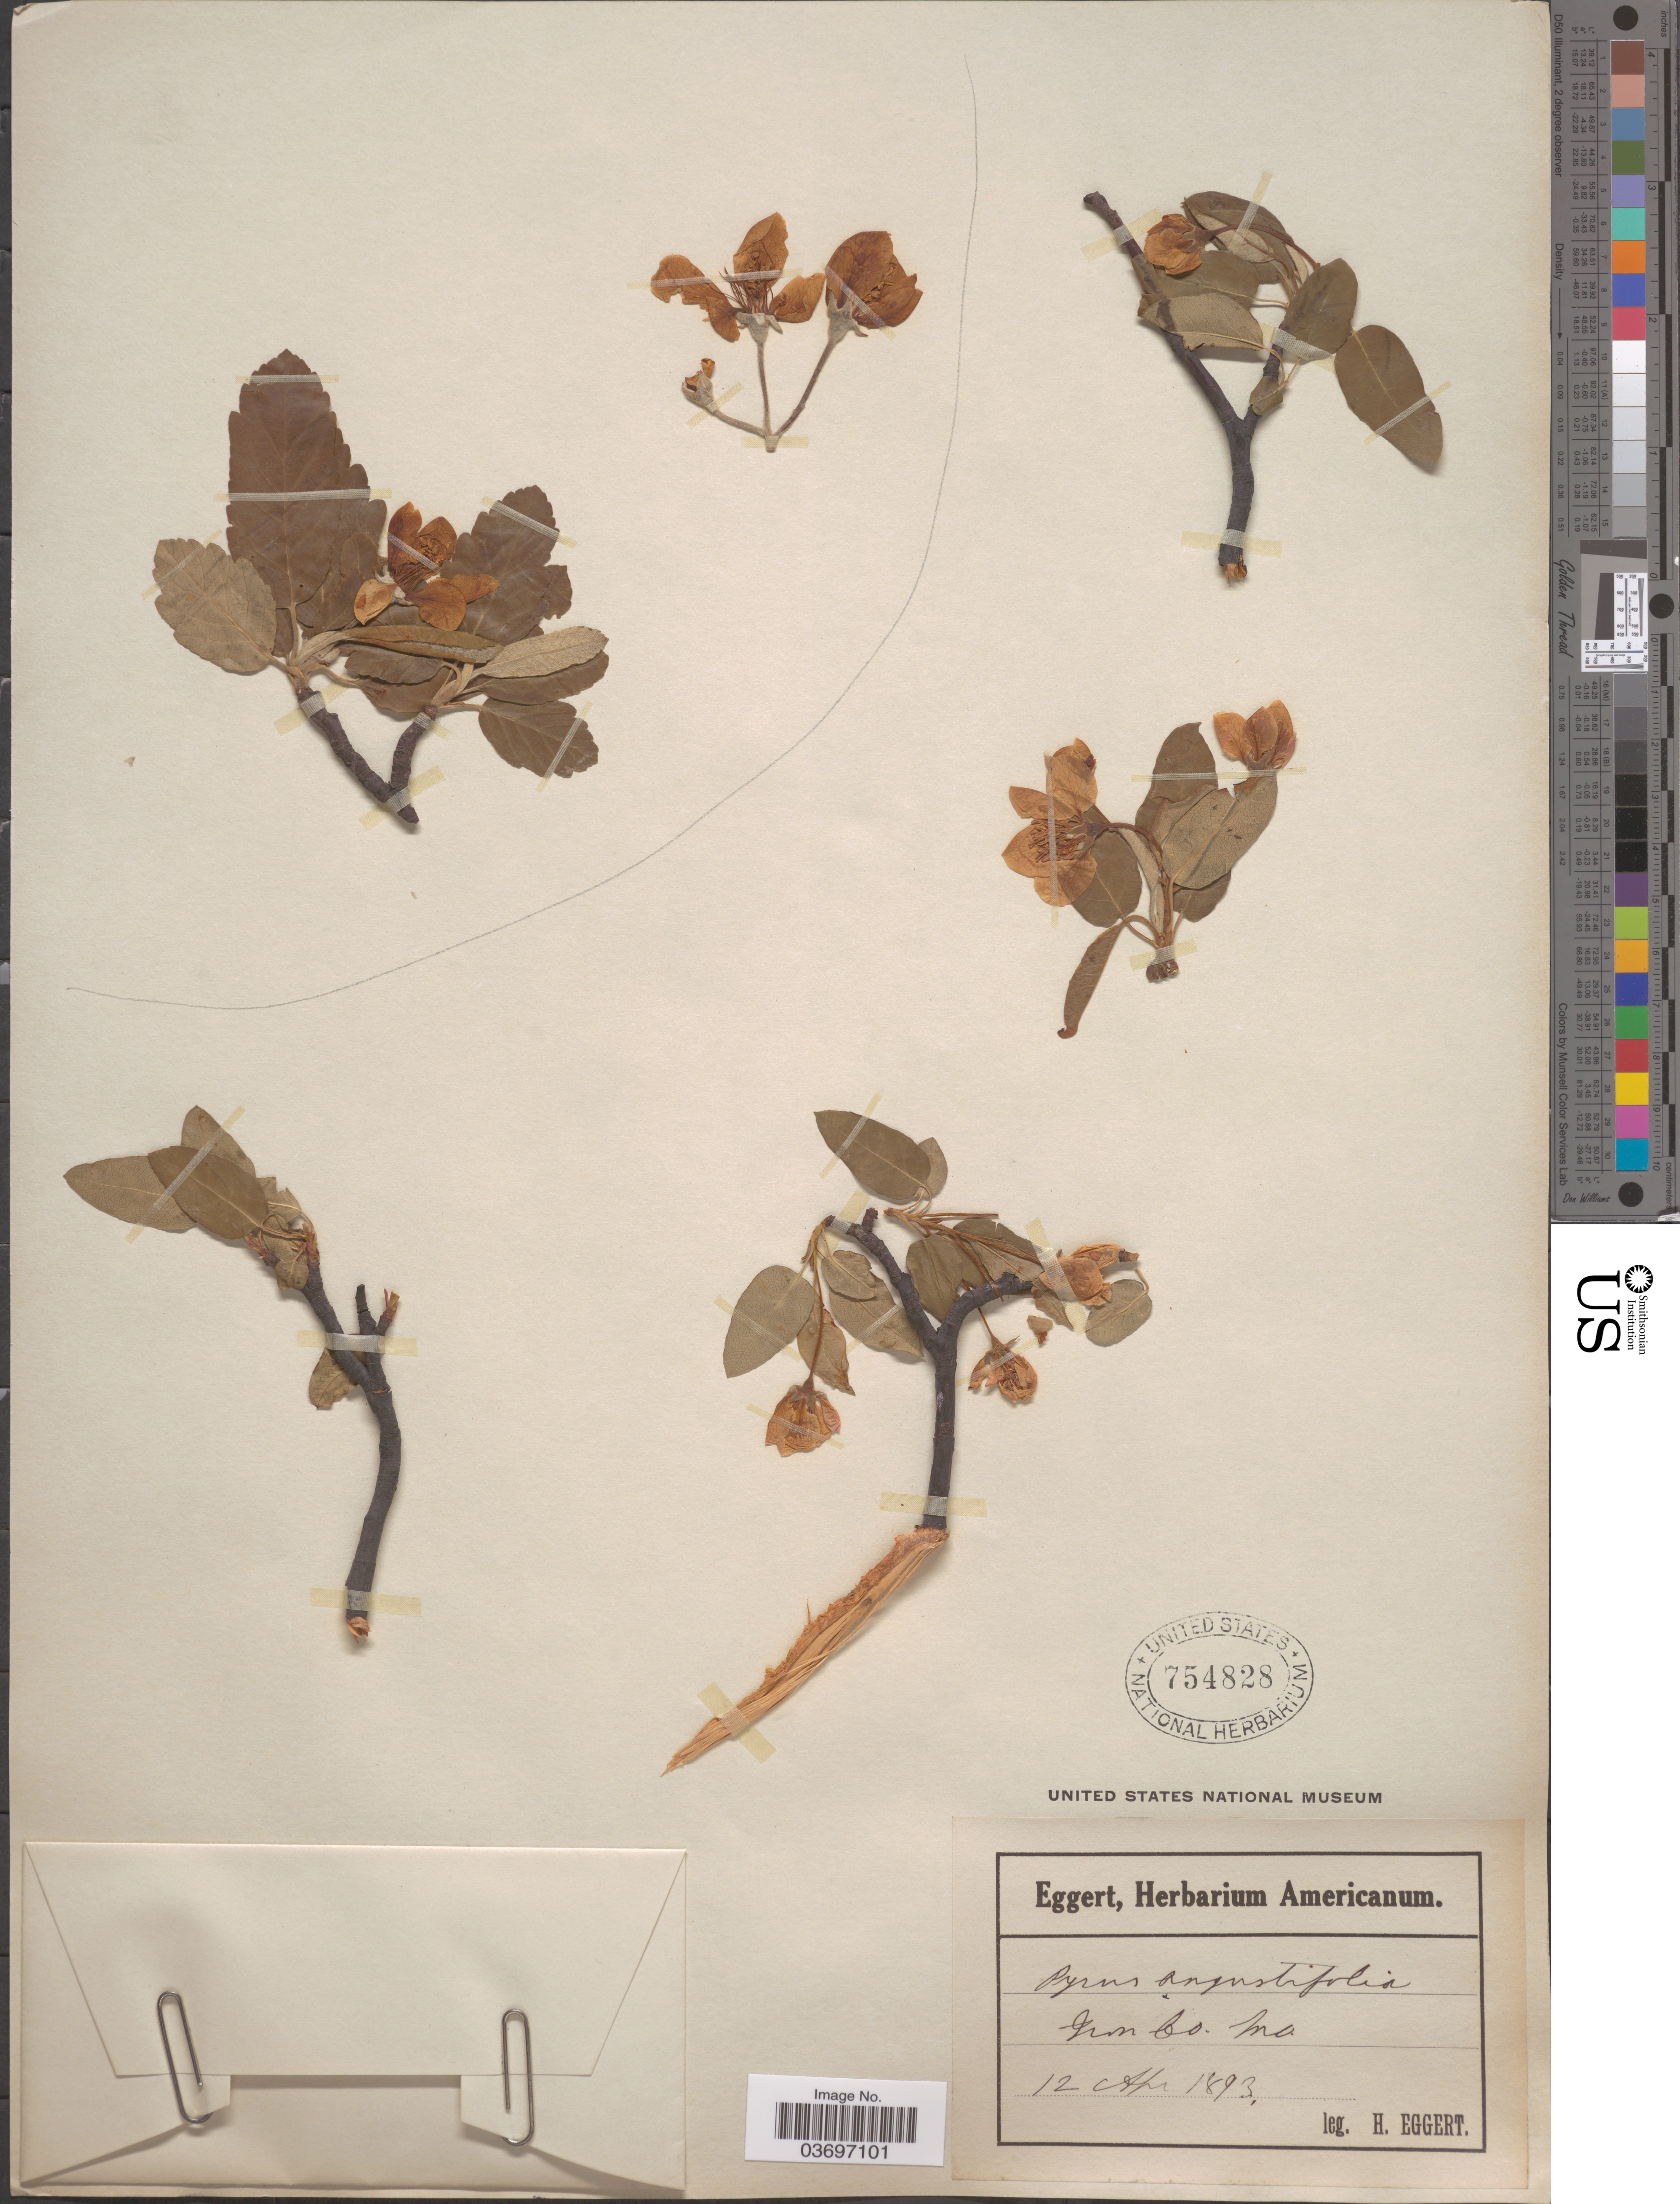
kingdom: Plantae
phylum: Tracheophyta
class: Magnoliopsida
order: Rosales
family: Rosaceae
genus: Malus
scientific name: Malus sp.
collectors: H. Eggert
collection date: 1893-04-12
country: United States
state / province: Missouri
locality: Iron Co.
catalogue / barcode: US 754828